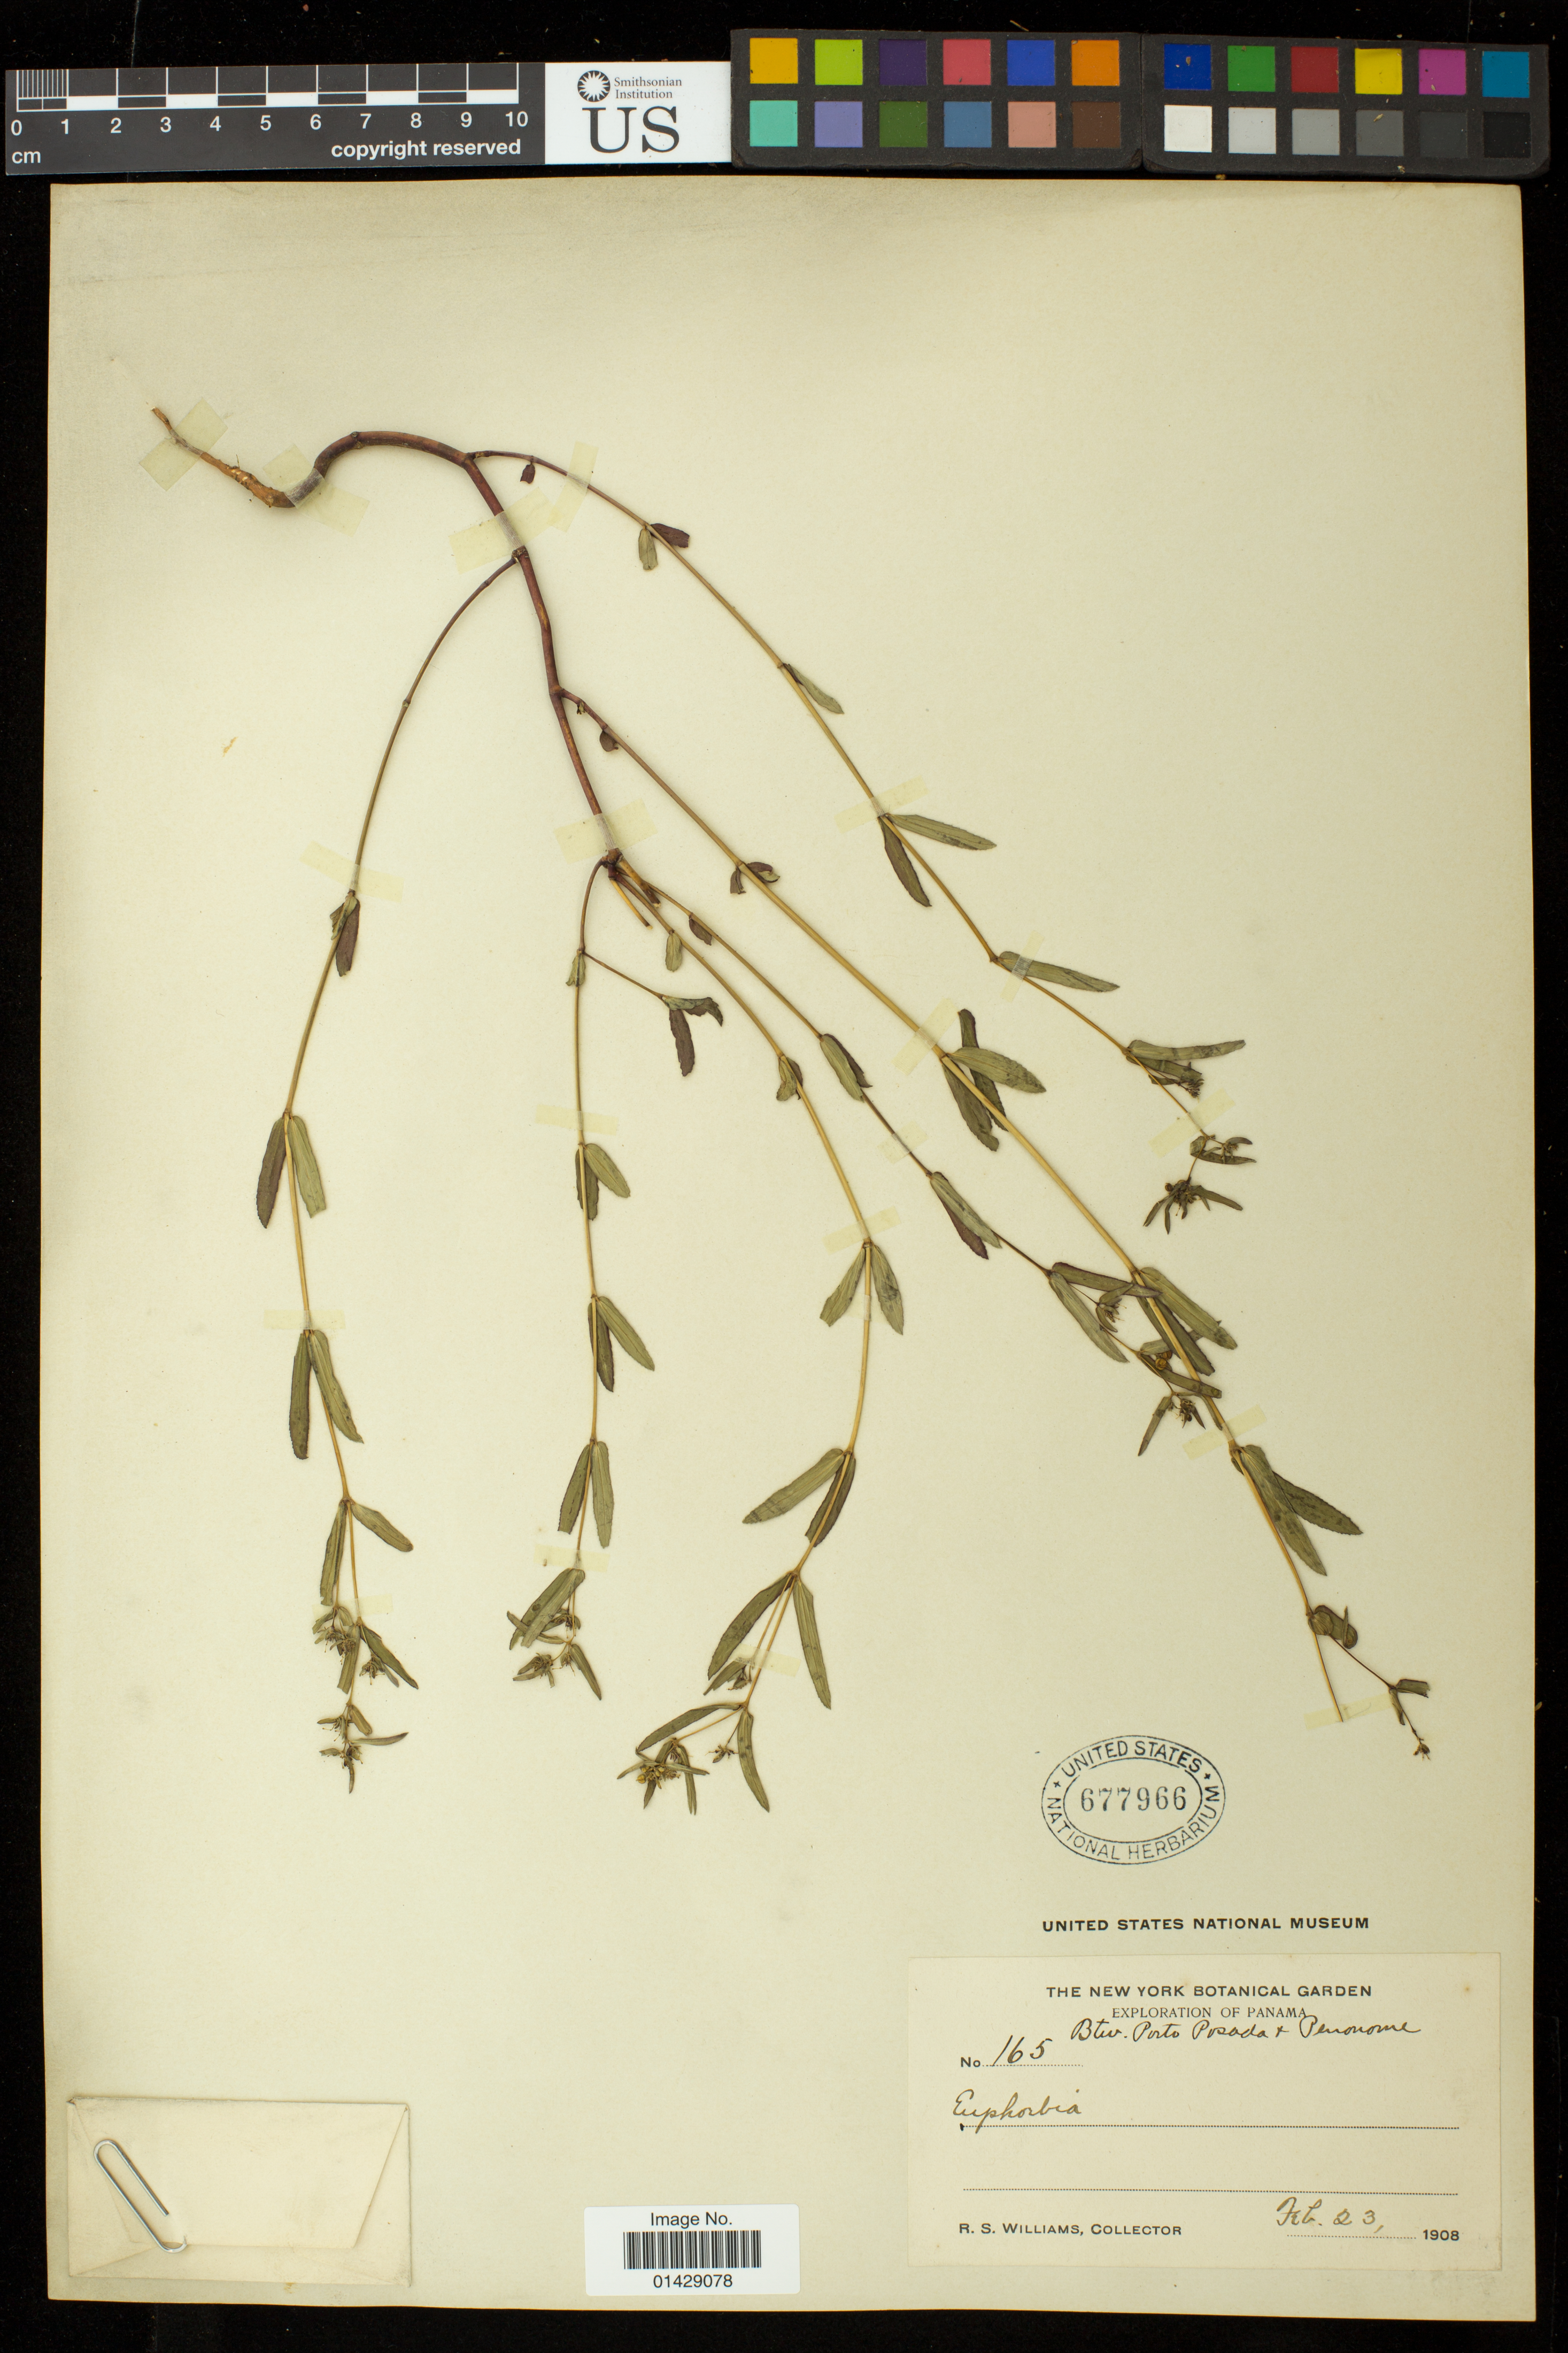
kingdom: Plantae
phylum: Tracheophyta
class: Magnoliopsida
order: Malpighiales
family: Euphorbiaceae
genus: Euphorbia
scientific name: Euphorbia hyssopifolia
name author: L.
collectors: R. S. Williams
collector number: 165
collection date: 1908-02-23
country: Panama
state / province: Coclé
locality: Btw. Porto Posada & Penonome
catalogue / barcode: US 677966